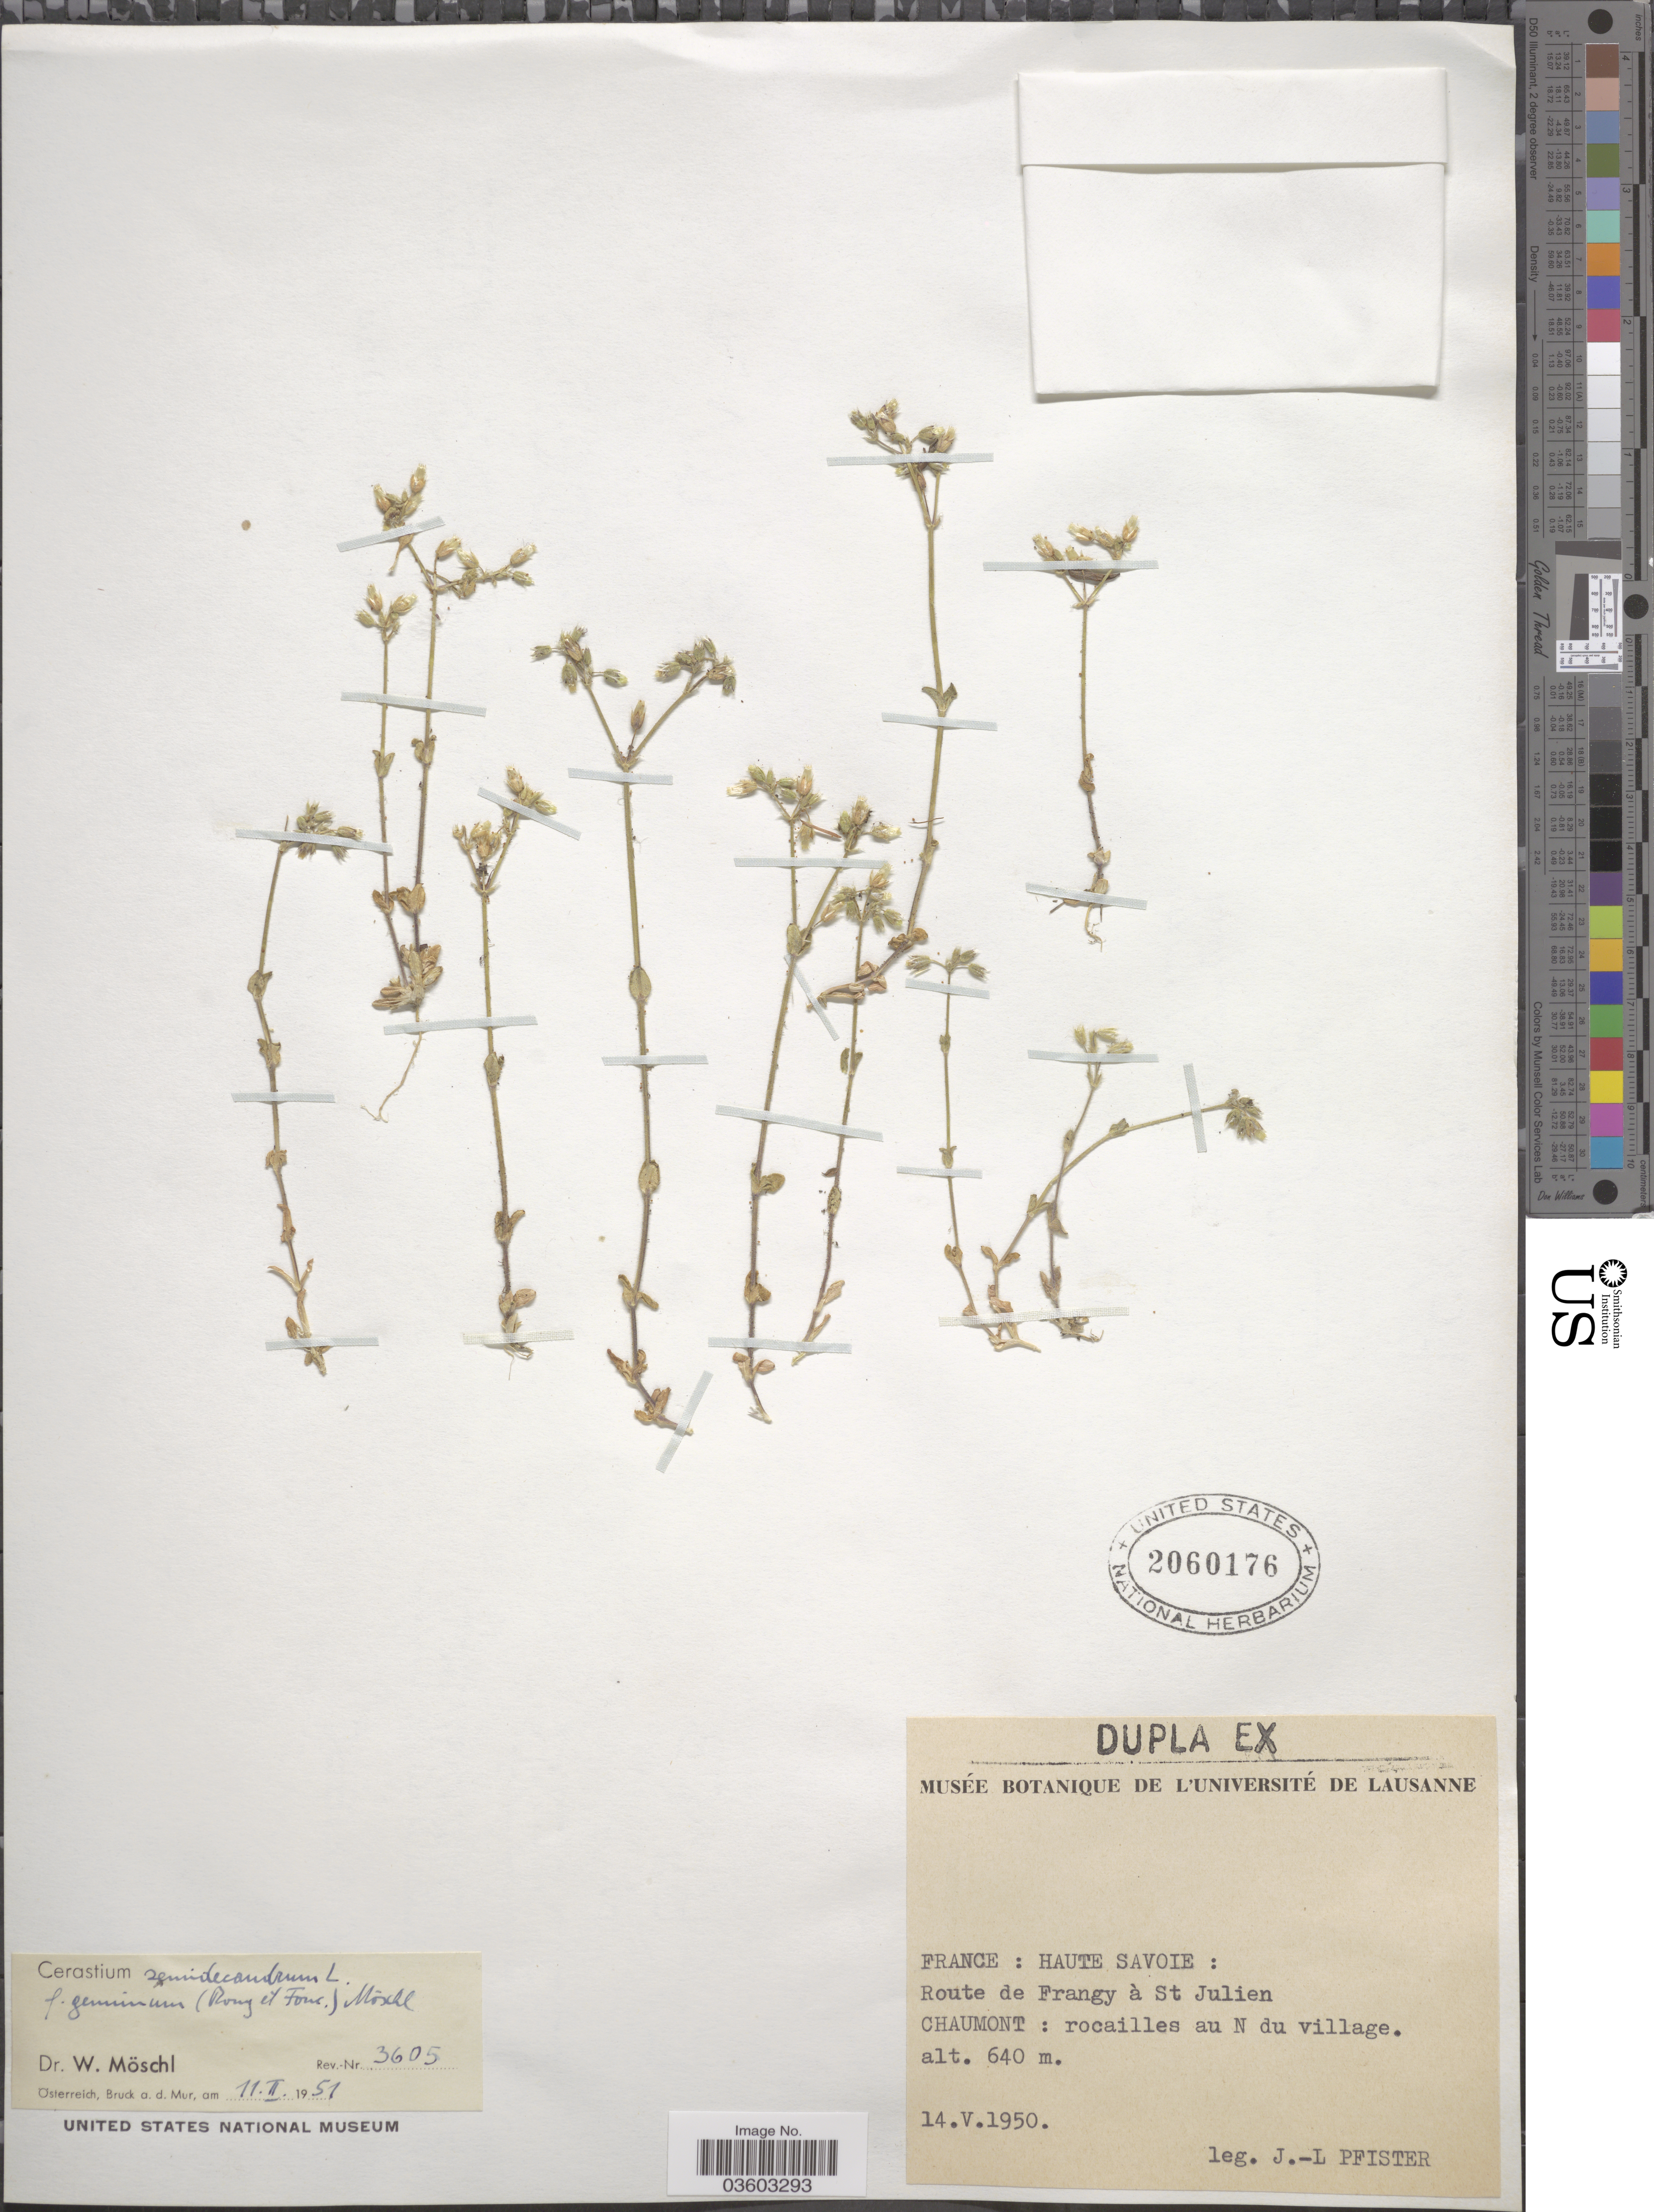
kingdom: Plantae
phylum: Tracheophyta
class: Magnoliopsida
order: Caryophyllales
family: Caryophyllaceae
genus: Cerastium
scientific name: Cerastium semidecandrum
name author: L.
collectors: J. Pfister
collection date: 1950-05-14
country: France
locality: Haute Savoie: Route de Frangy à St Julien. Chaumont: rocailles au N du village.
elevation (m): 640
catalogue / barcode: US 2060176